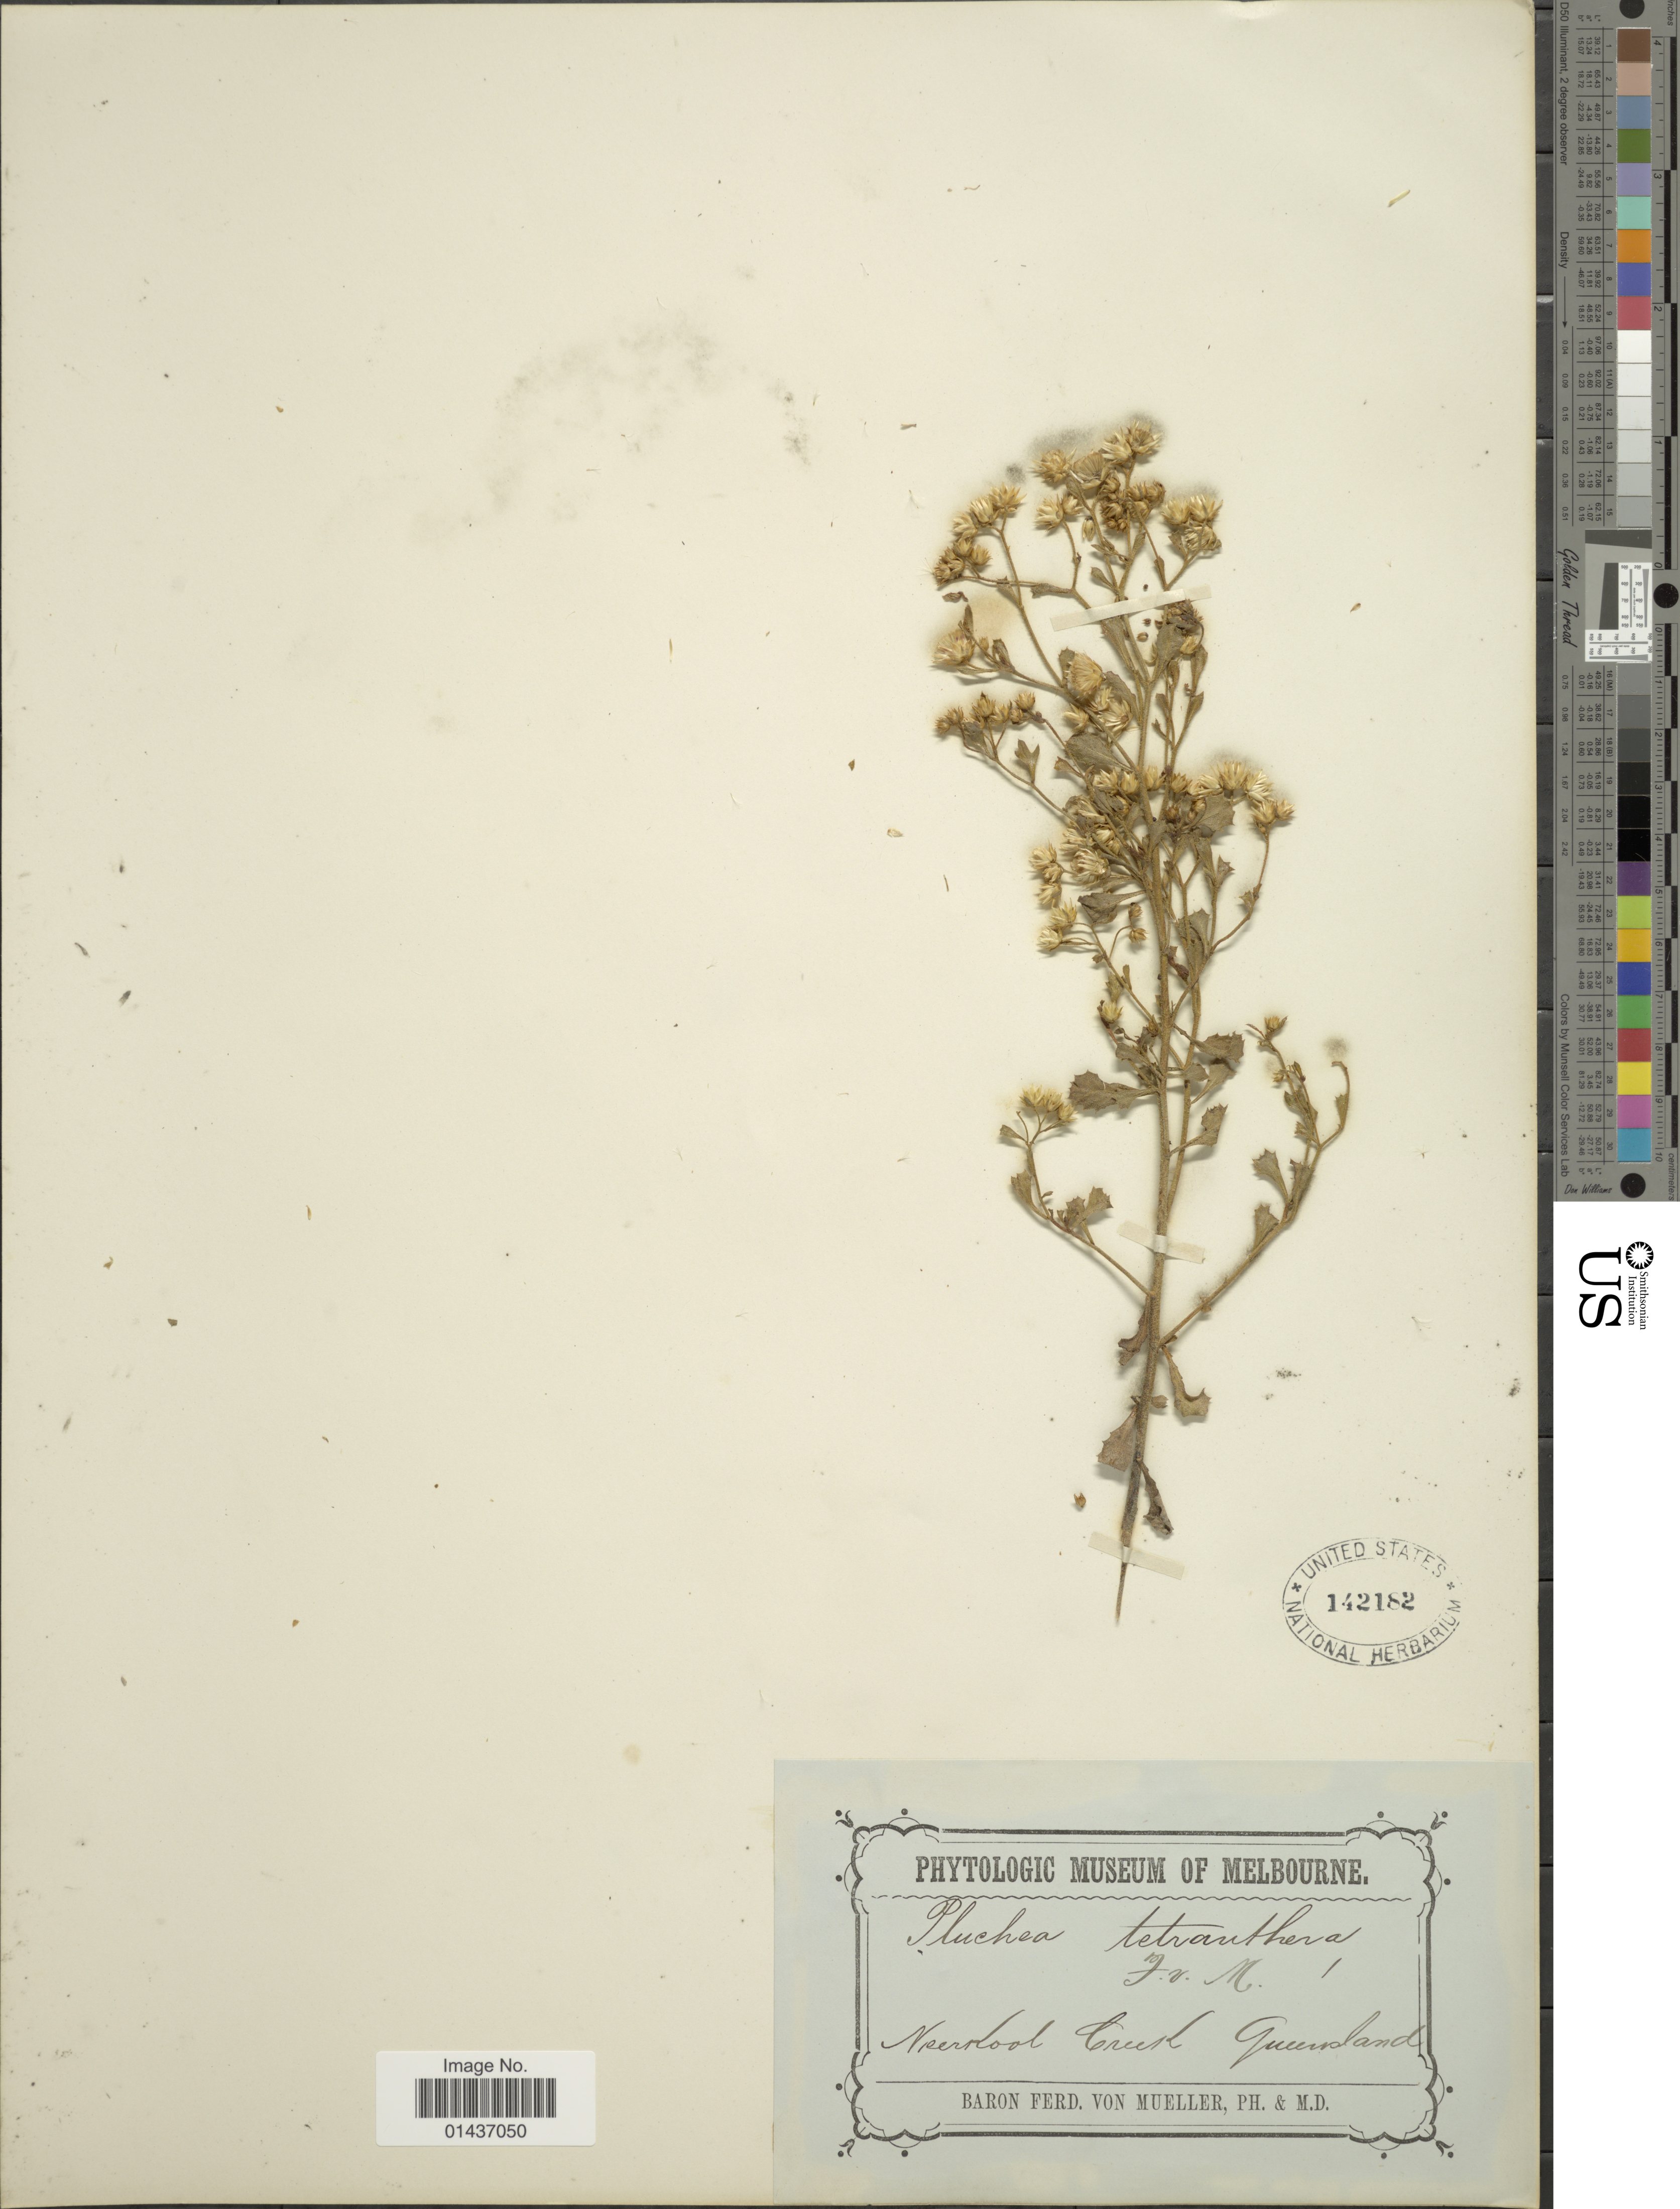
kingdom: Plantae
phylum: Tracheophyta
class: Magnoliopsida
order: Asterales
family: Asteraceae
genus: Pluchea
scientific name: Pluchea tetranthera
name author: F. Muell.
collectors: F. Mueller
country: Australia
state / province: Queensland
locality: Keerjool Creek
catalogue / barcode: US 142182